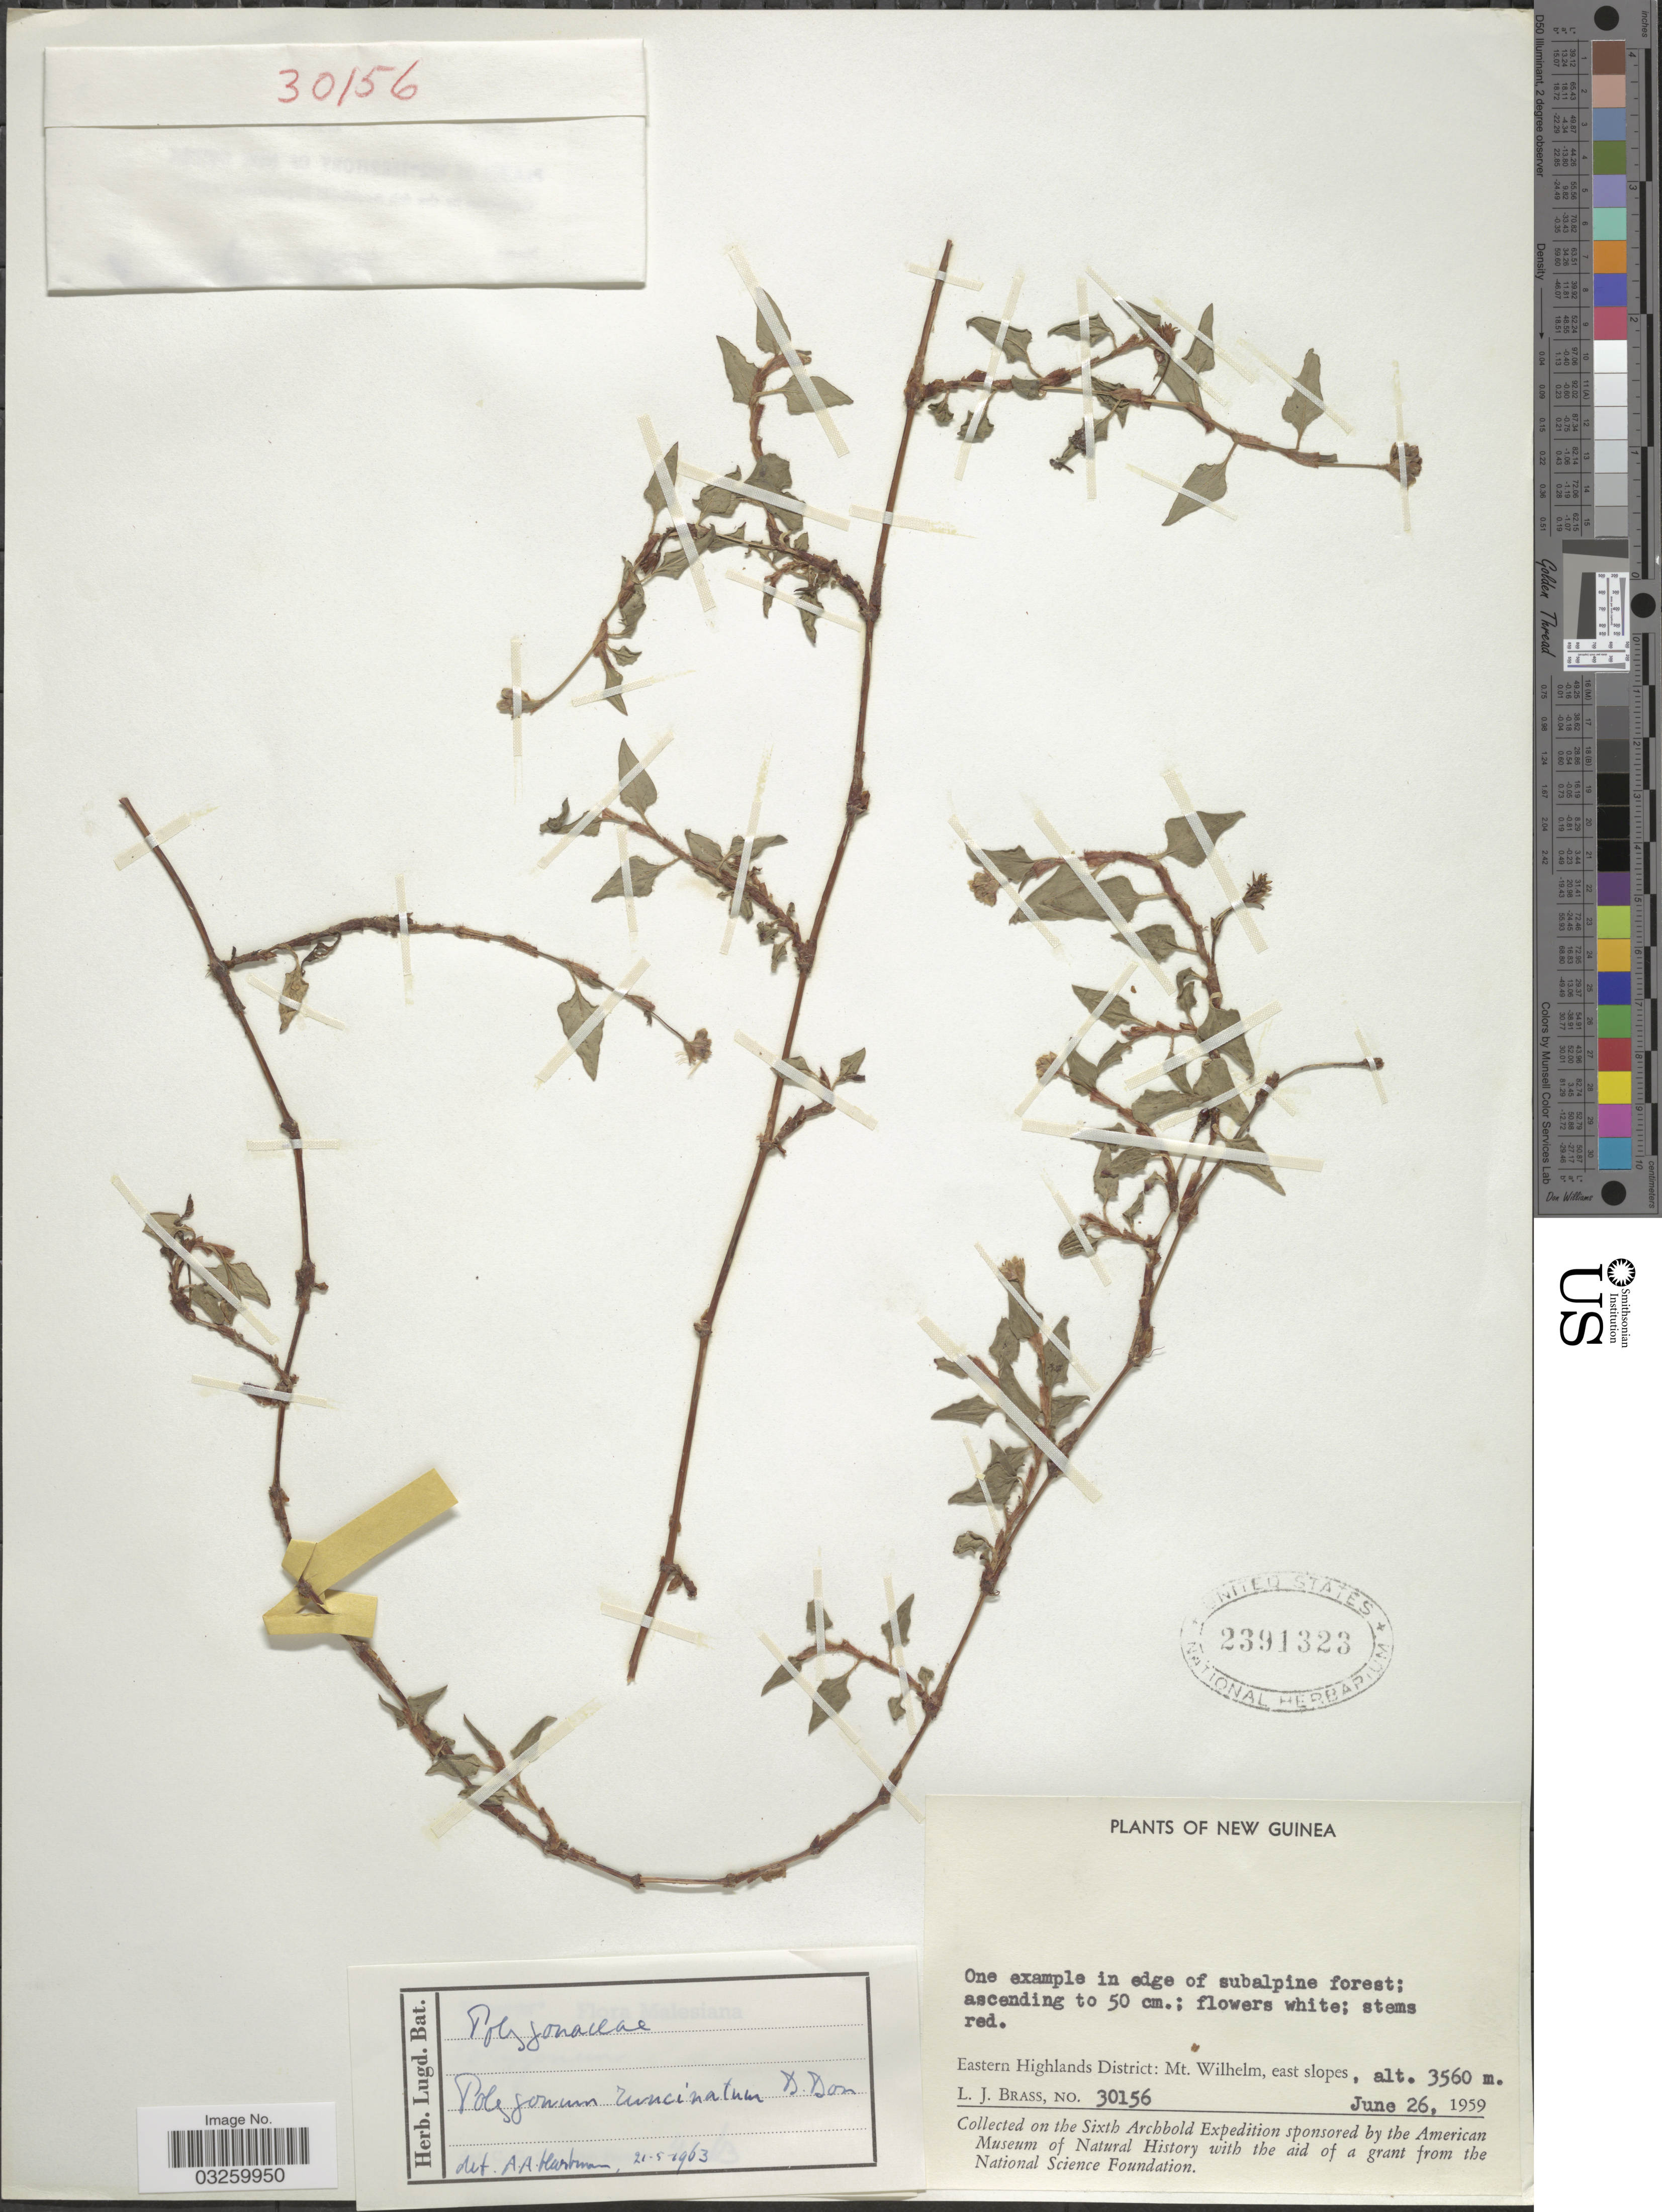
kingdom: Plantae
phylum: Tracheophyta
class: Magnoliopsida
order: Caryophyllales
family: Polygonaceae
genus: Persicaria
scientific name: Persicaria runcinata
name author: (Buch.-Ham.) D. Don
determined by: Wagner, W. L., (BOT), Smithsonian Institution - National Museum of Natural History (UNITED STATES)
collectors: L. J. Brass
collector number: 30156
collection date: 1959-06-26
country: Papua New Guinea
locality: New Guinea. Eastern Highlands District: Mt. Wilhelm, east slopes.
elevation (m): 3560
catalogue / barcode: US 2391323